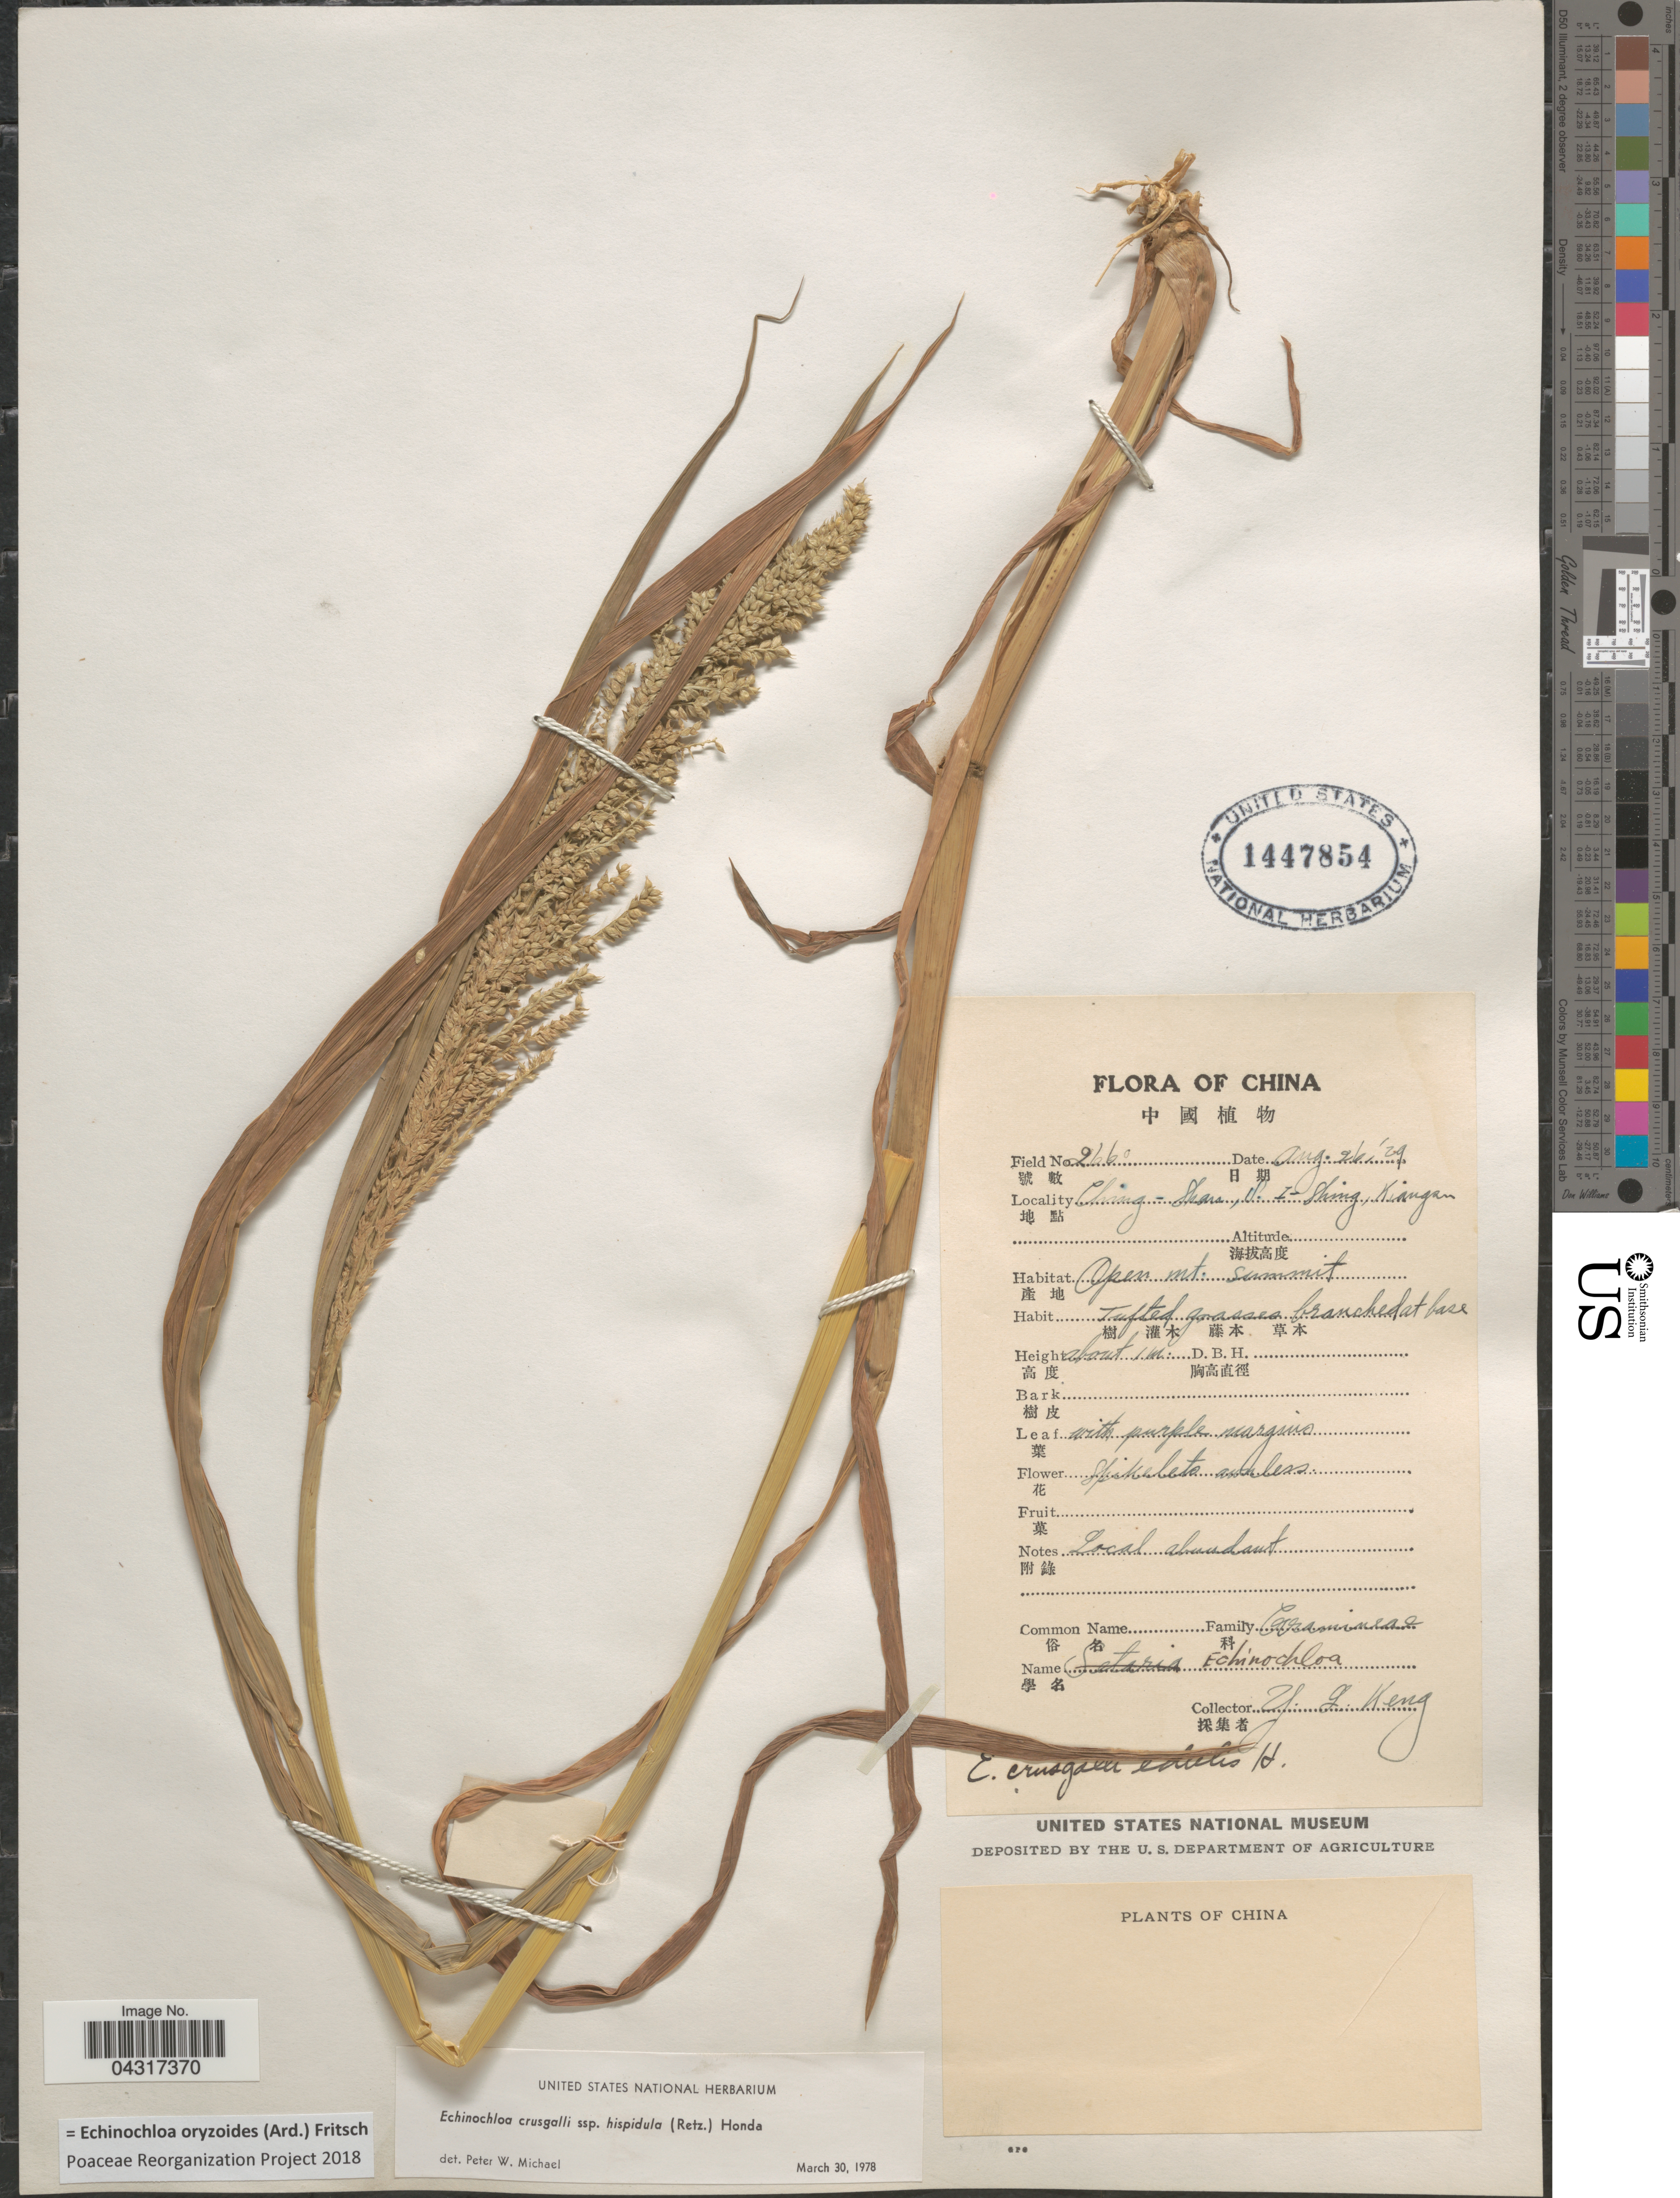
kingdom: Plantae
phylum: Tracheophyta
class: Liliopsida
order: Poales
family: Poaceae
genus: Echinochloa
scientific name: Echinochloa oryzoides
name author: (Ard.) Fritsch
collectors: Y. L. Keng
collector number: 2660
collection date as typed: Transcribed d/m/y: 26/8/29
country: China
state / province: Jiangsu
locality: Ching-Shan, S. I-Shing, Kiangsu. Open mt. summit.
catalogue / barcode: US 1447854